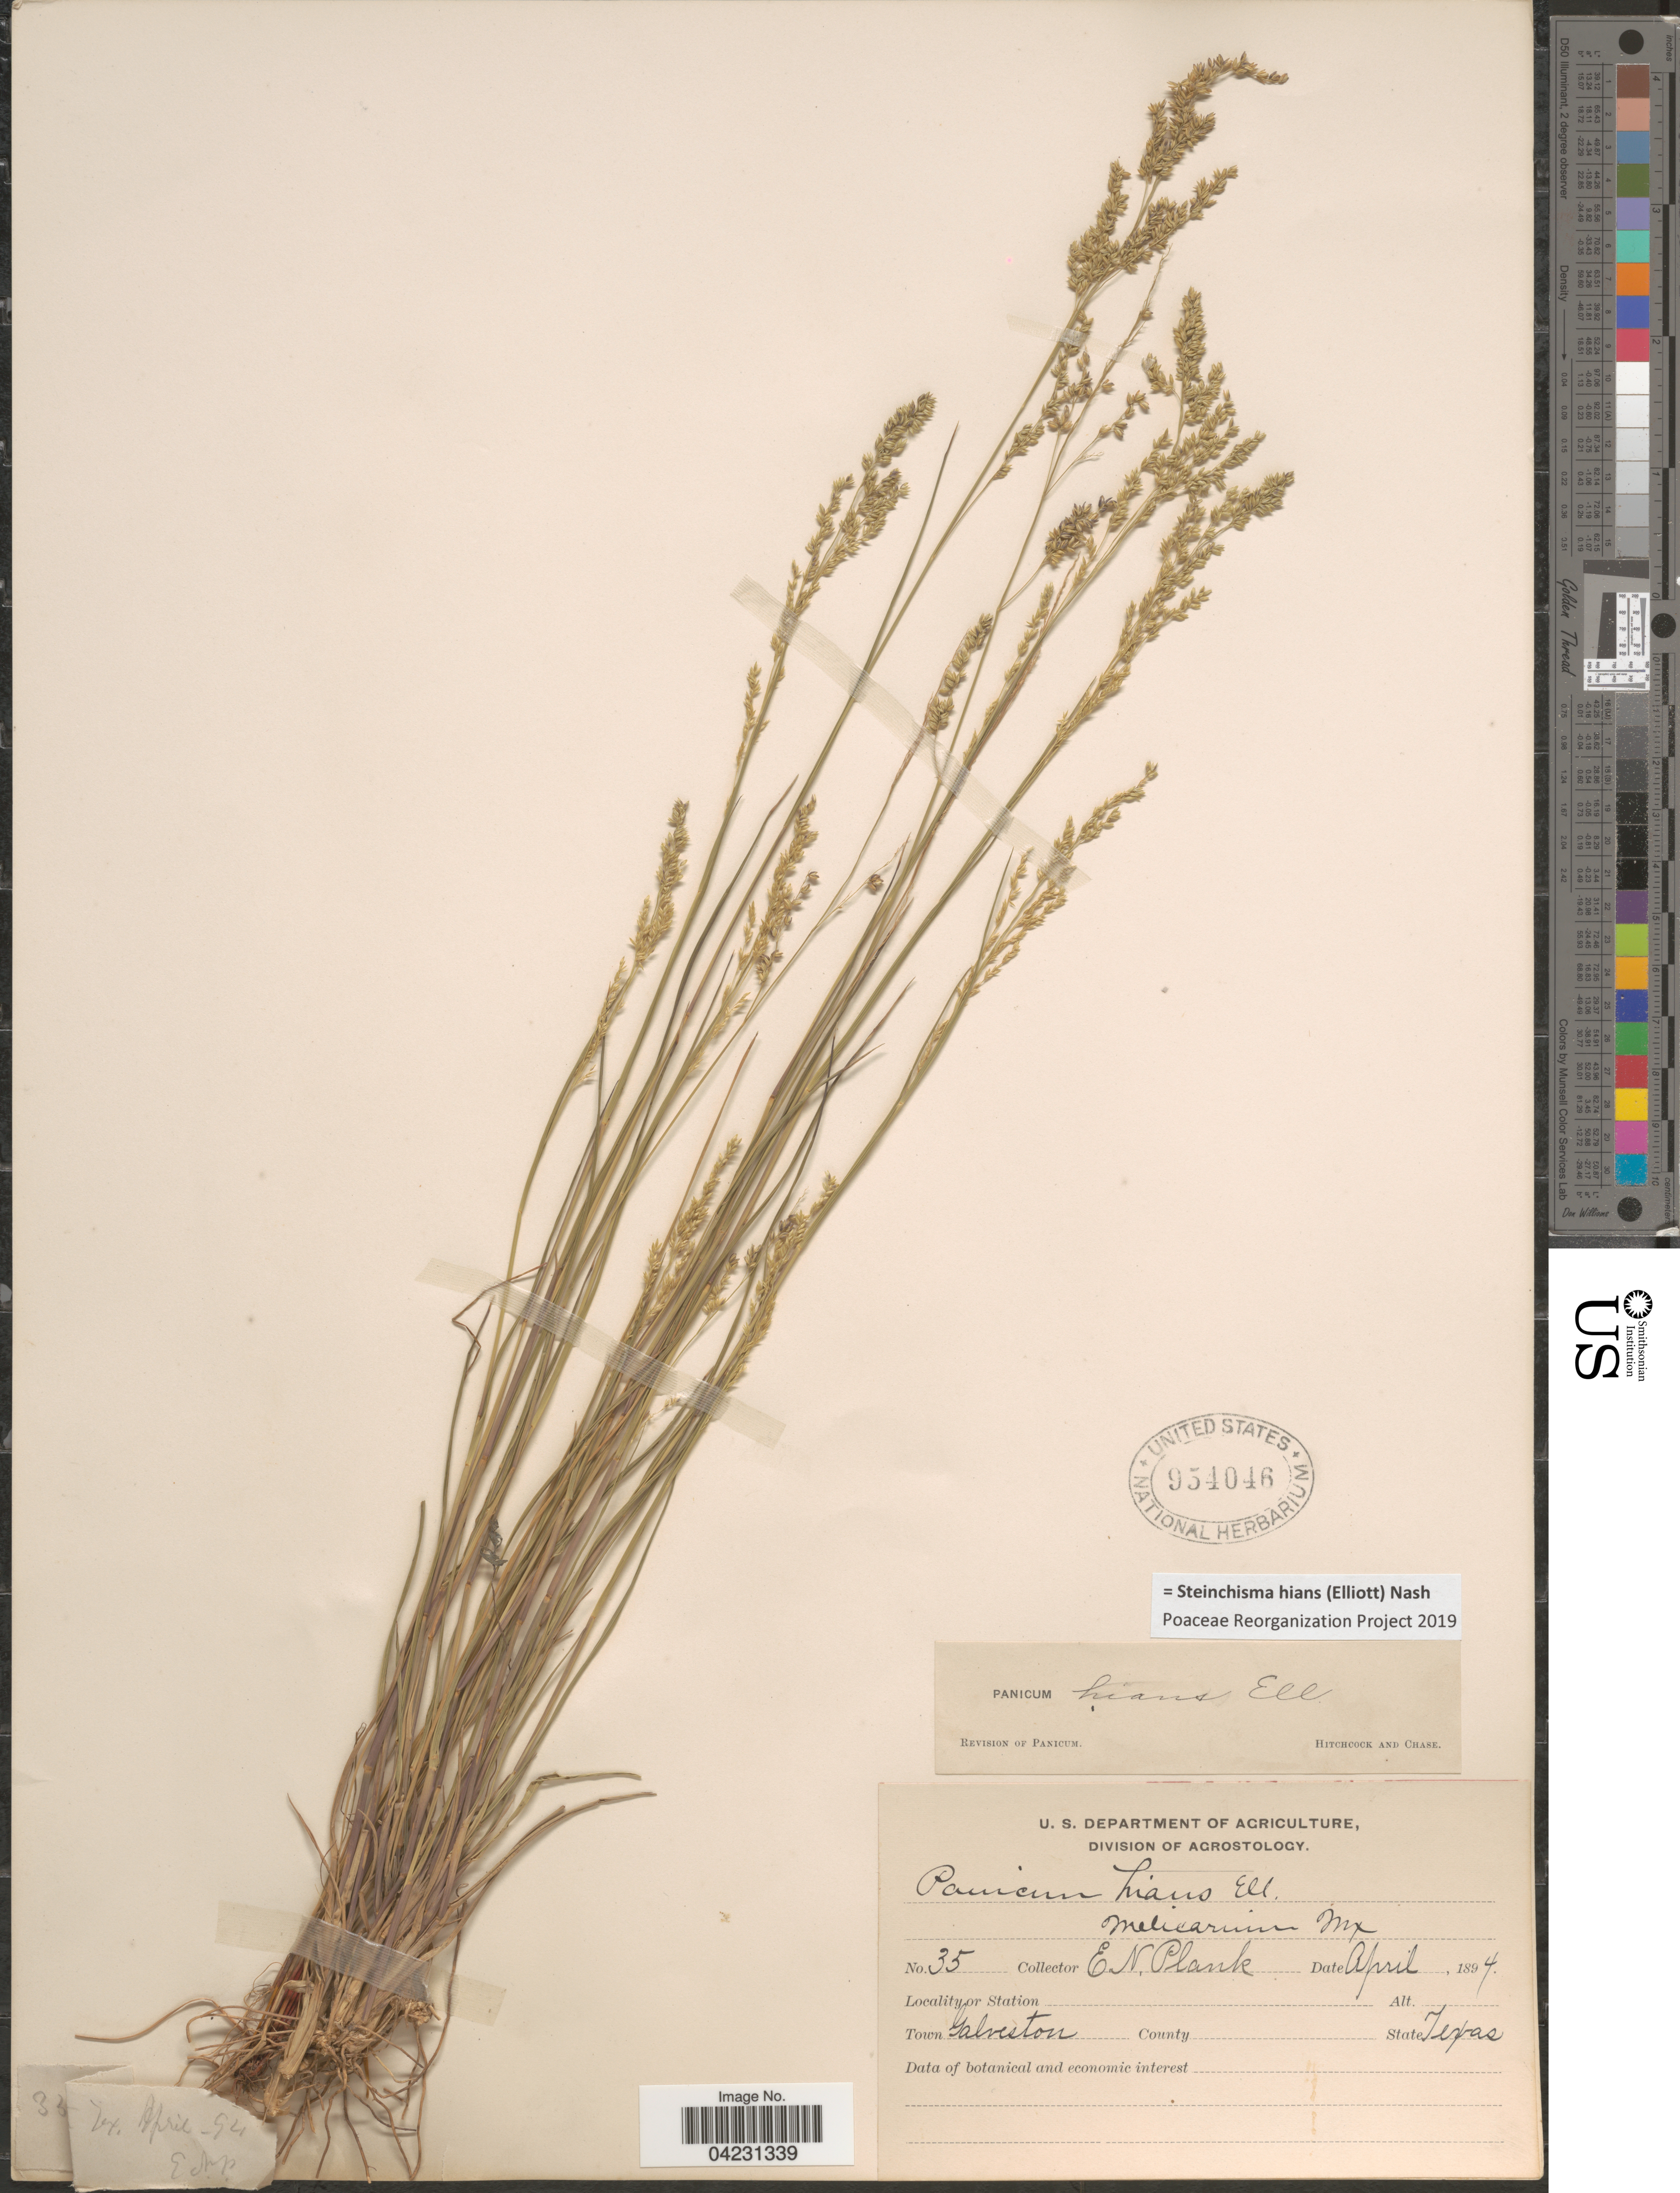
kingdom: Plantae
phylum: Tracheophyta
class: Liliopsida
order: Poales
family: Poaceae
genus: Steinchisma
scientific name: Steinchisma hians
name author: (Elliott) Nash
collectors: E. Plank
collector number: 35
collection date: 1894-04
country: United States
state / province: Texas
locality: Town Galveston.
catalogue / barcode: US 954046